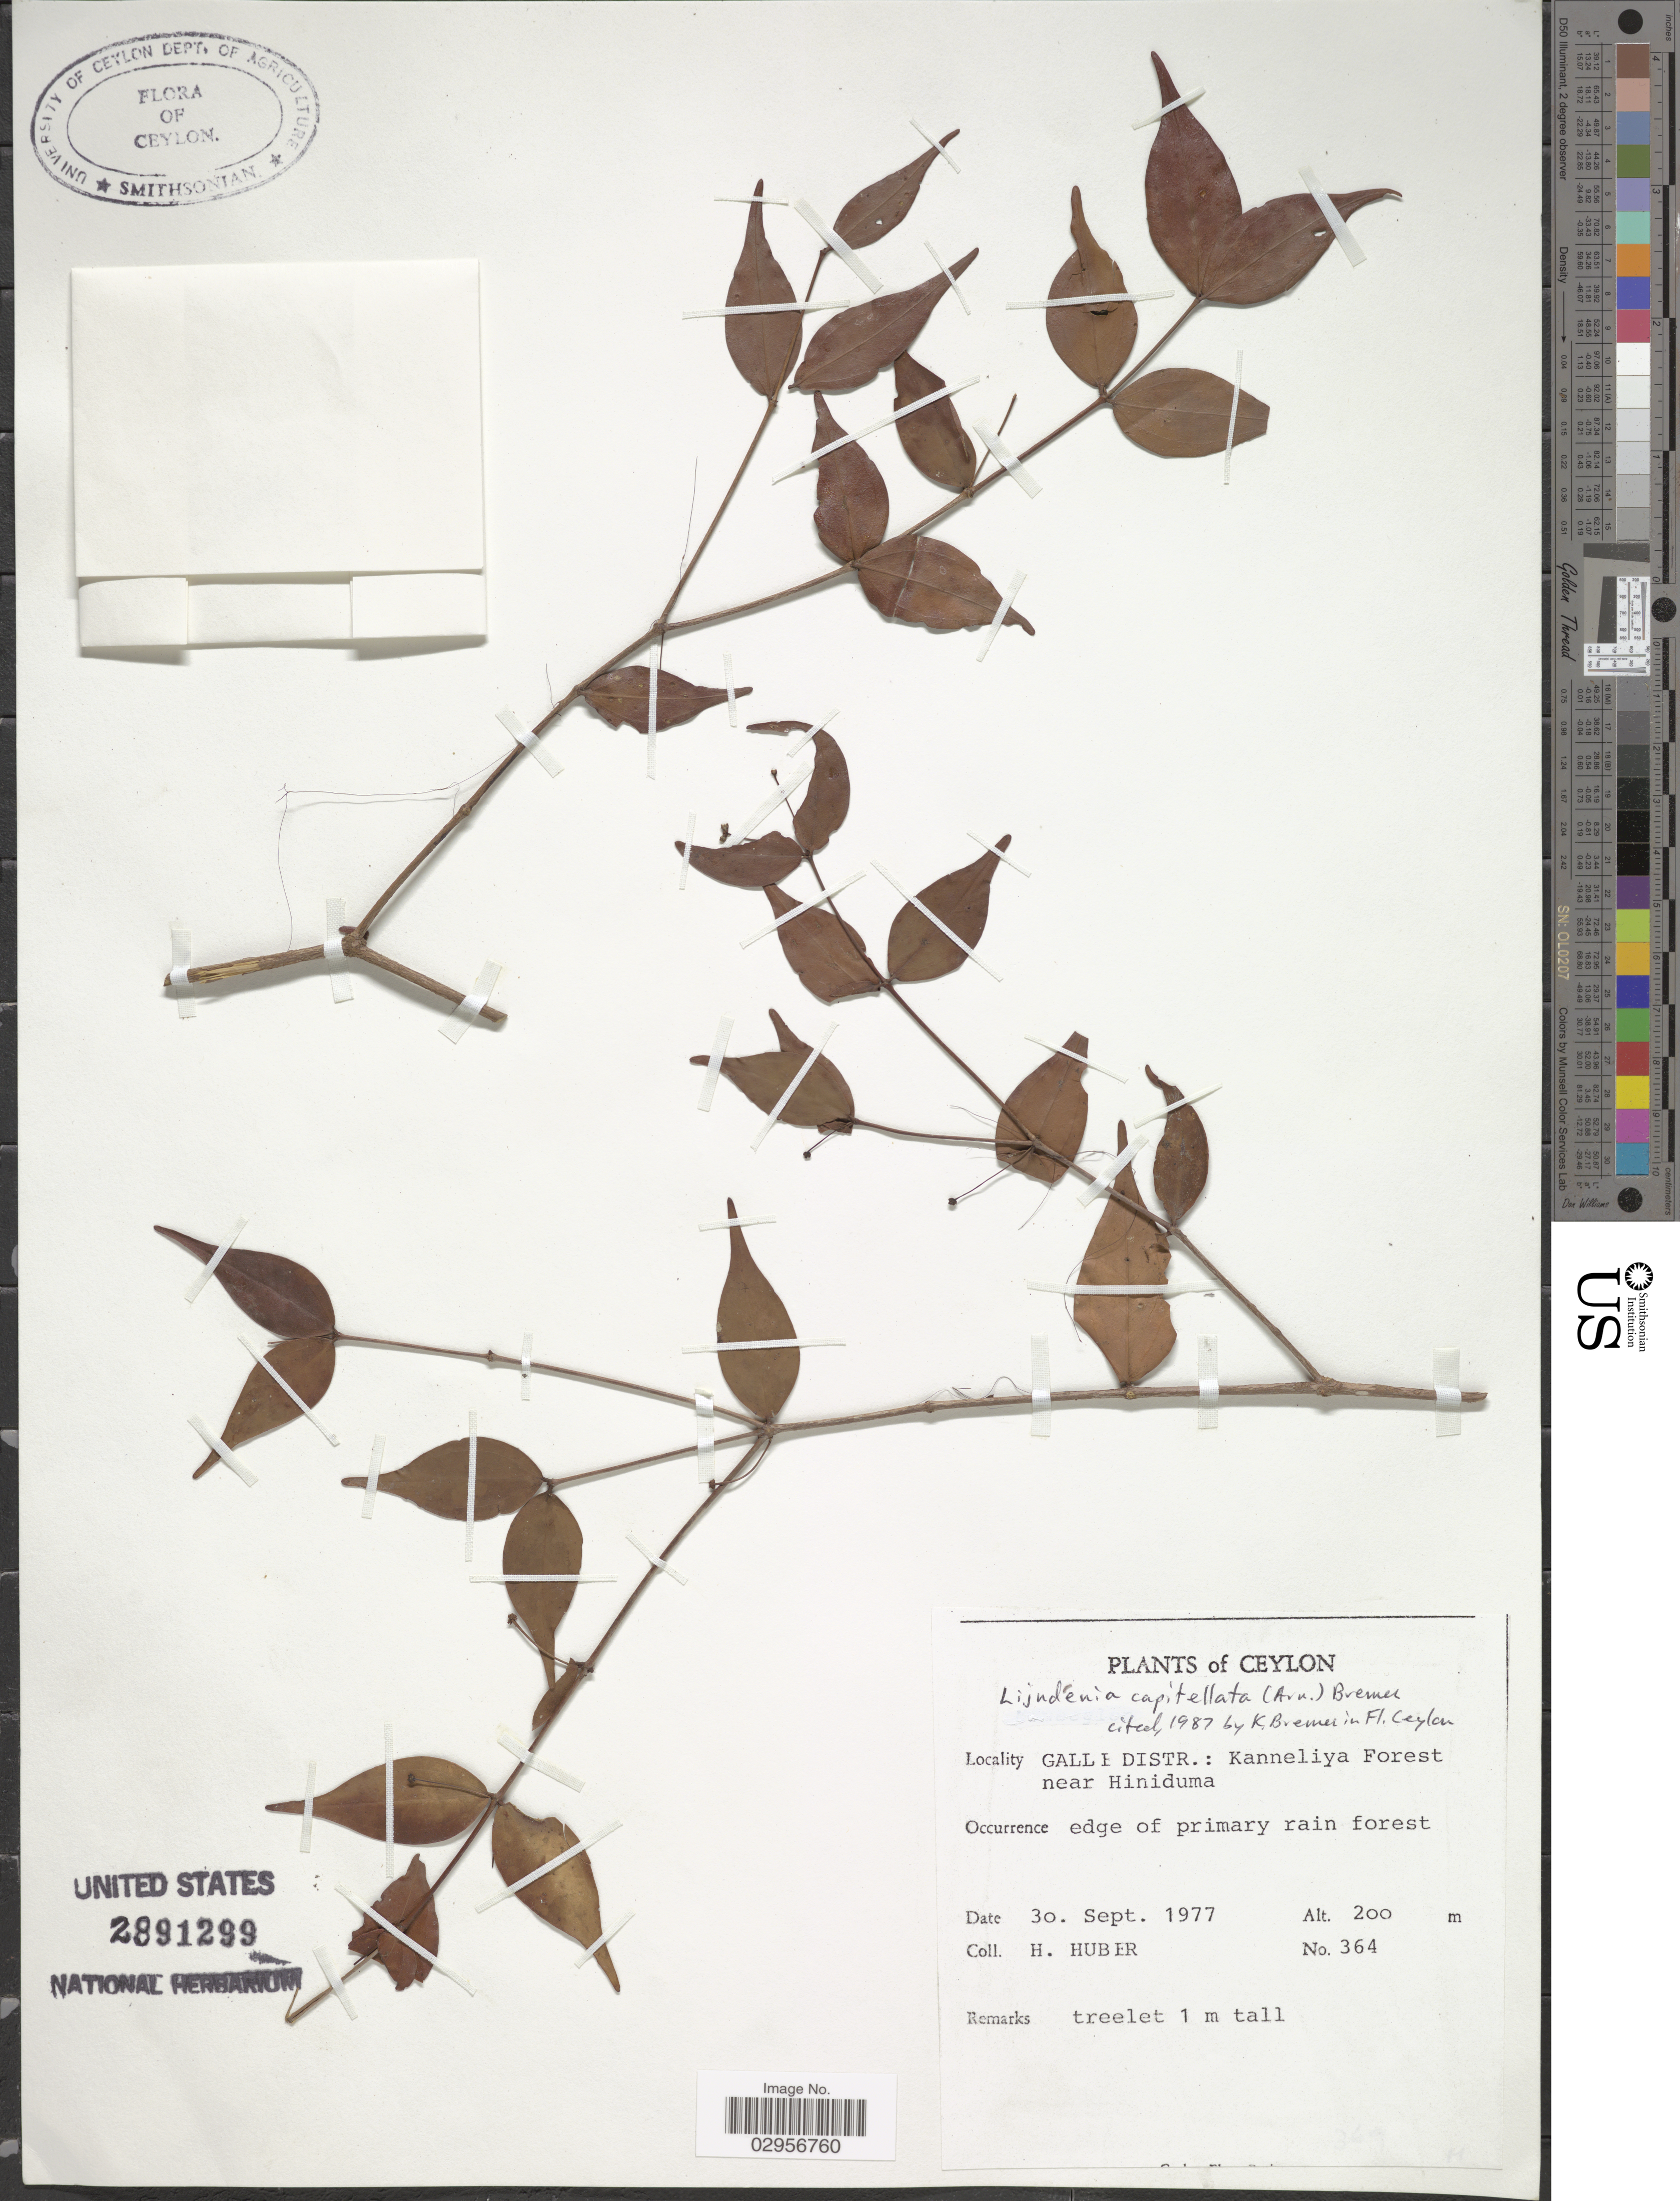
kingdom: Plantae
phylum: Tracheophyta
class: Magnoliopsida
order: Myrtales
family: Melastomataceae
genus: Lijndenia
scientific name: Lijndenia capitellata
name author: K. Bremer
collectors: H. Huber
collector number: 364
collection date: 1977-09-30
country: Sri Lanka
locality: Ceylon, Galle Distr.: Kanneliya Forest near Hiniduma.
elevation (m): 200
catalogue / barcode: US 2891299